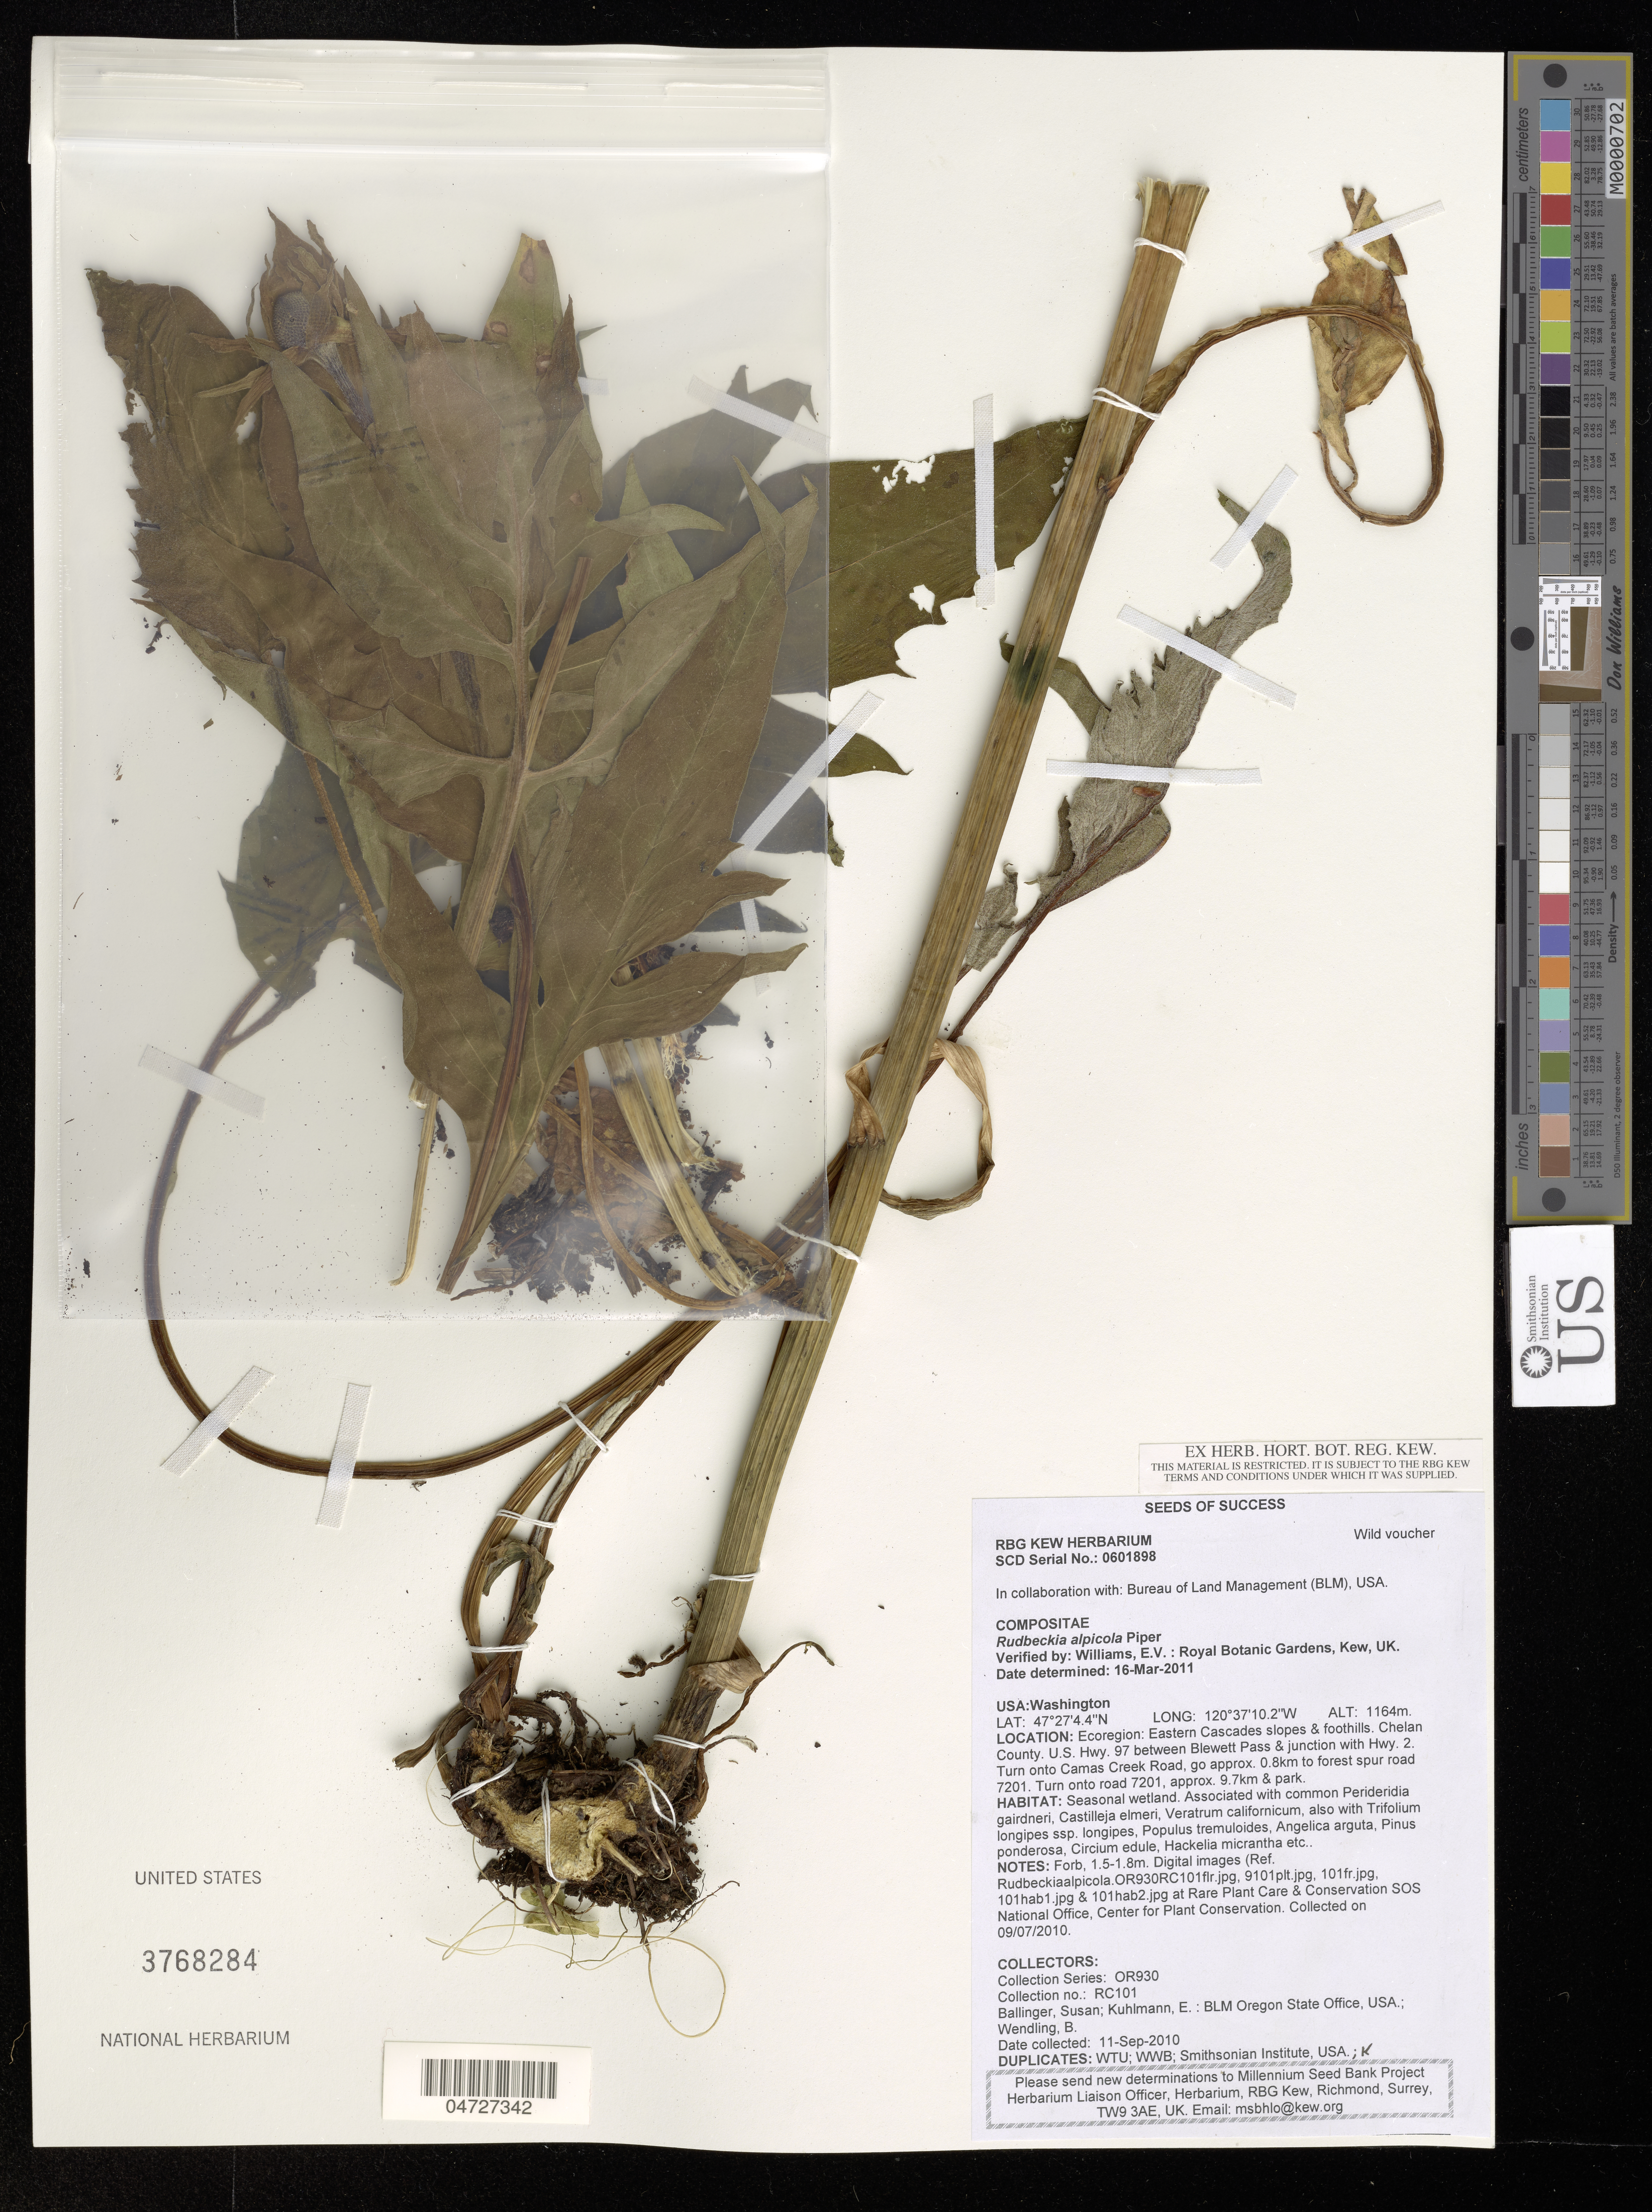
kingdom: Plantae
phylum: Tracheophyta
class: Magnoliopsida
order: Asterales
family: Asteraceae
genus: Rudbeckia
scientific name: Rudbeckia alpicola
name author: Piper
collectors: S. Ballinger, E. Kuhlmann & B. Wendling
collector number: RC101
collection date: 2010-09-11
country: United States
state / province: Washington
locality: Ecoregion: Eastern Cascades slopes & foothills. Chelan County. U.S. Hwy. 97 between Blewett Pass & junction with Hwy. 2. Turn onto Camas Creek Road, go approx. 0.8km to forest spur road 7201. Turn onto road 7201, approx. 9.7km & park.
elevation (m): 1164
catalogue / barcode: US 3768284